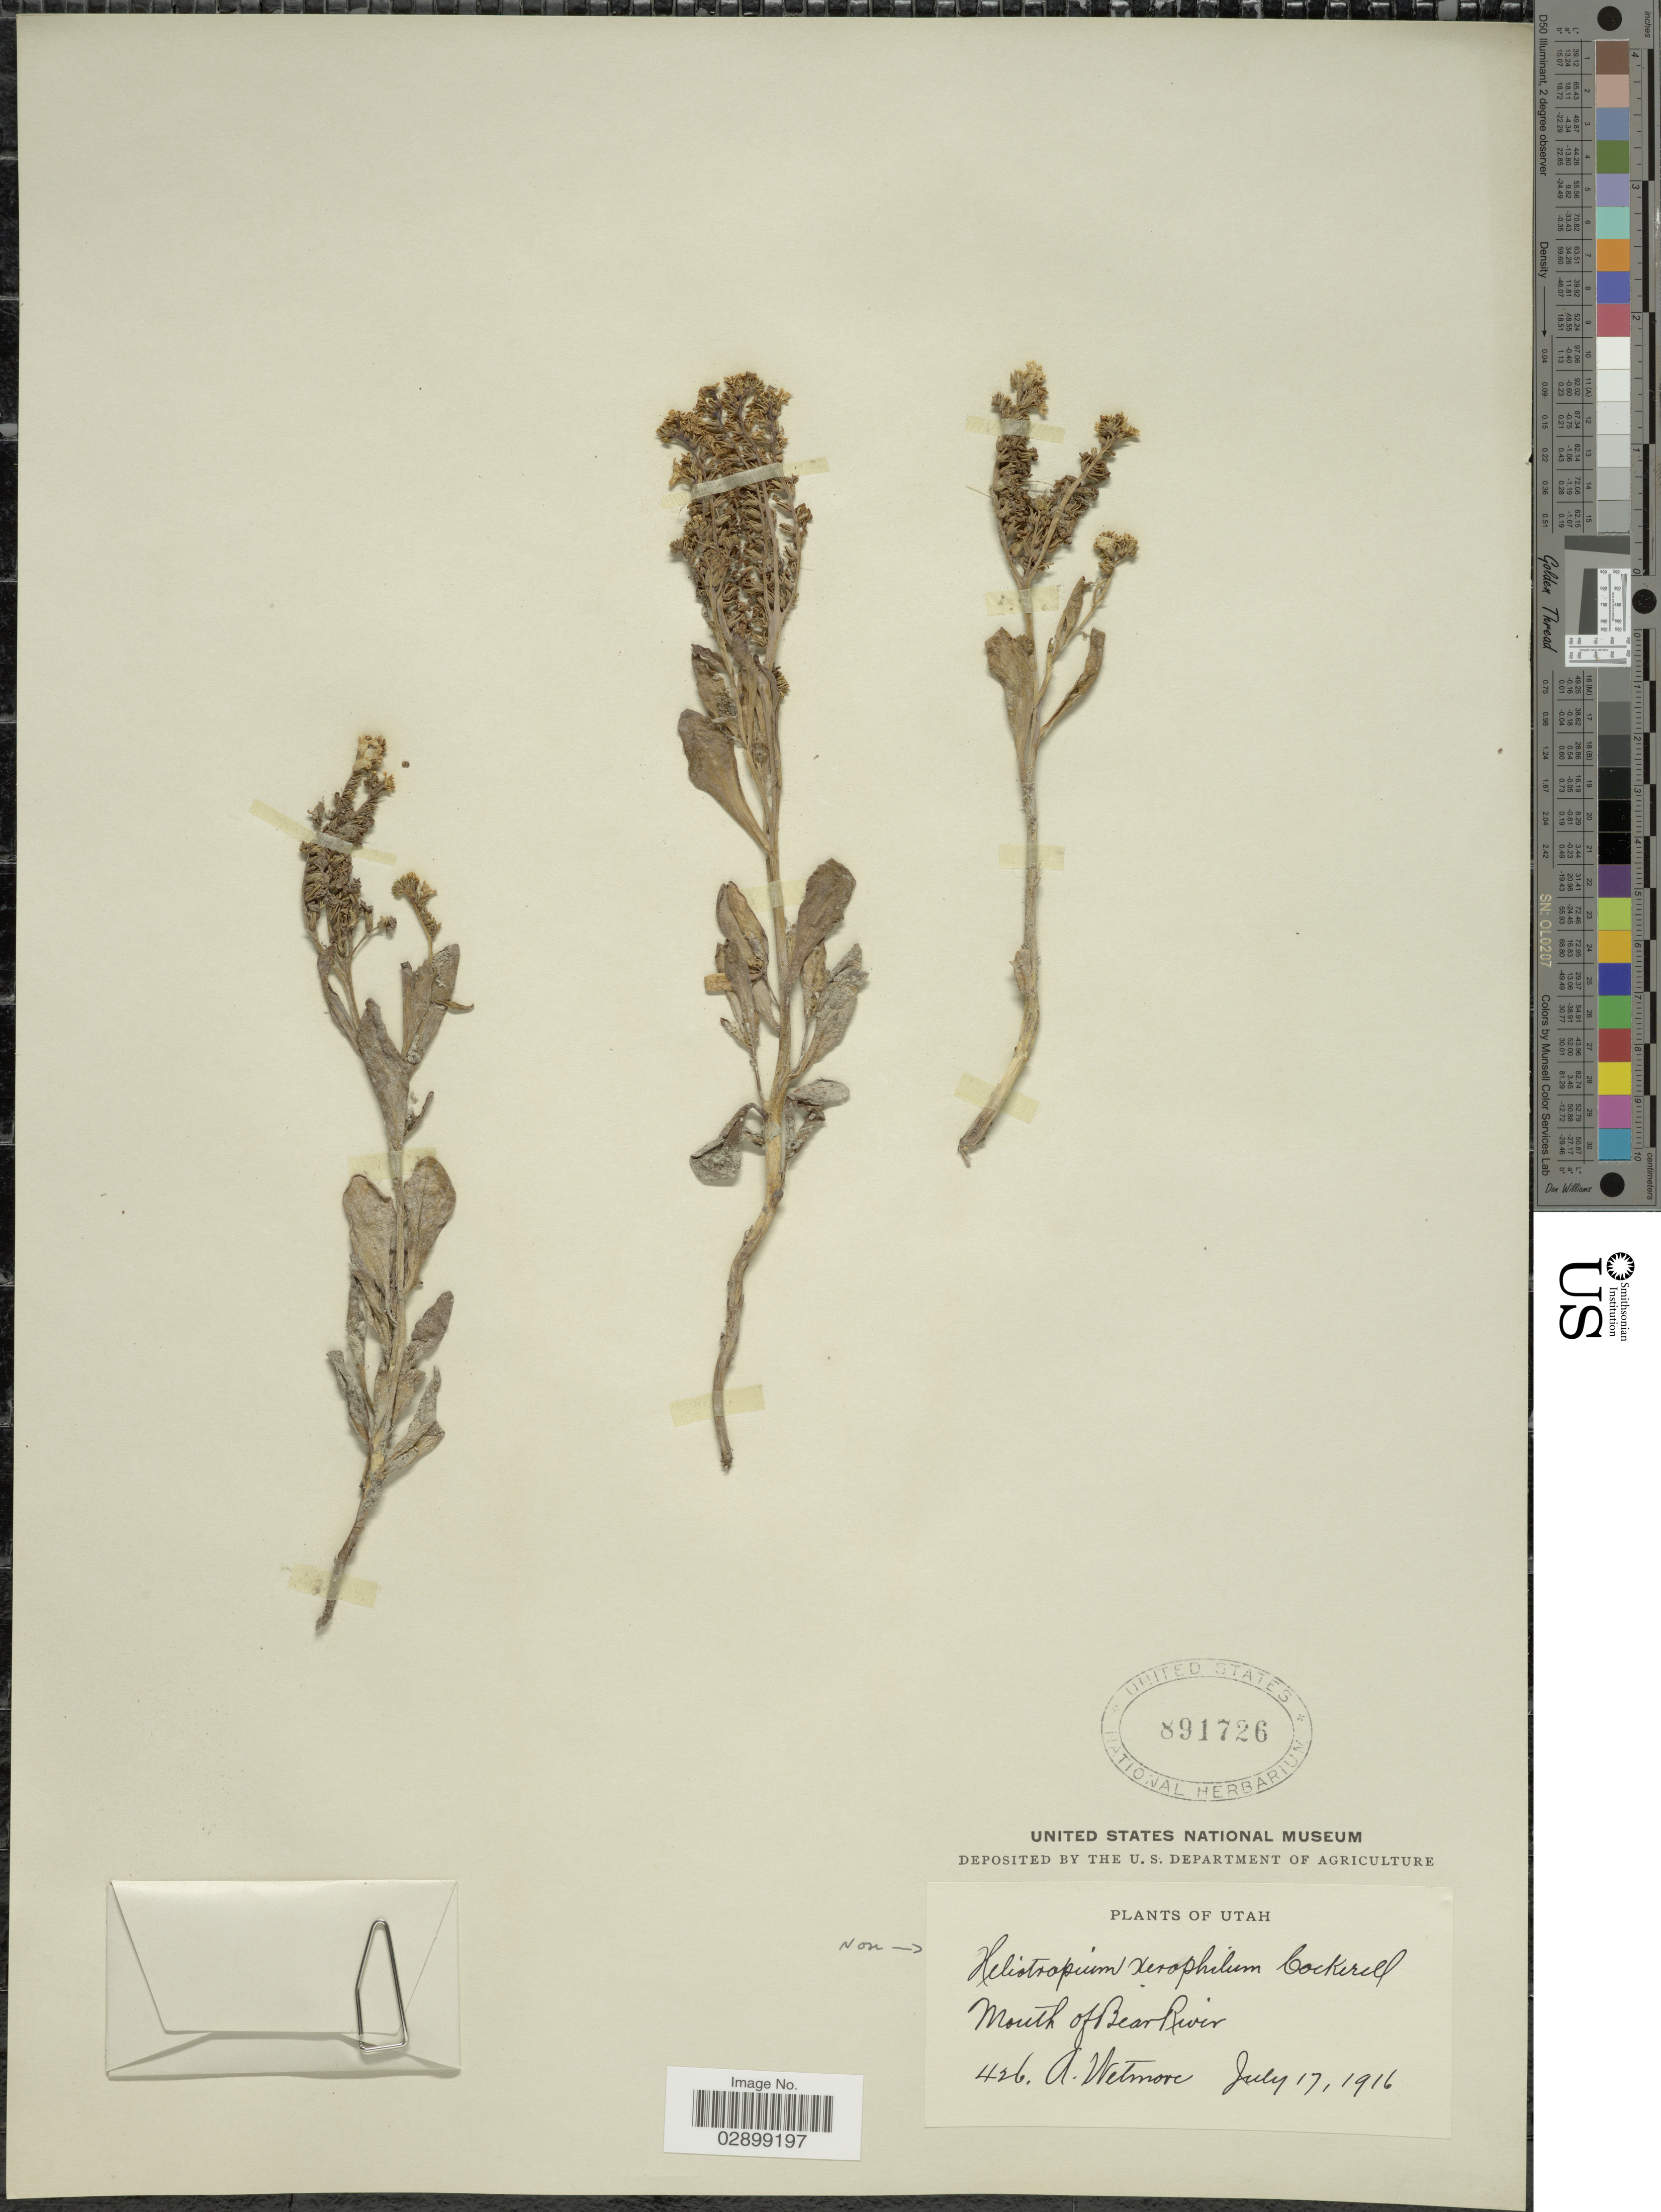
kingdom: Plantae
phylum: Tracheophyta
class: Magnoliopsida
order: Boraginales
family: Heliotropiaceae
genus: Heliotropium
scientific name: Heliotropium sp.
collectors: A. Wetmore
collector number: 426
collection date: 1916-07-17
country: United States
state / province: Utah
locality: Mouth of Bear River.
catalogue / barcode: US 891726